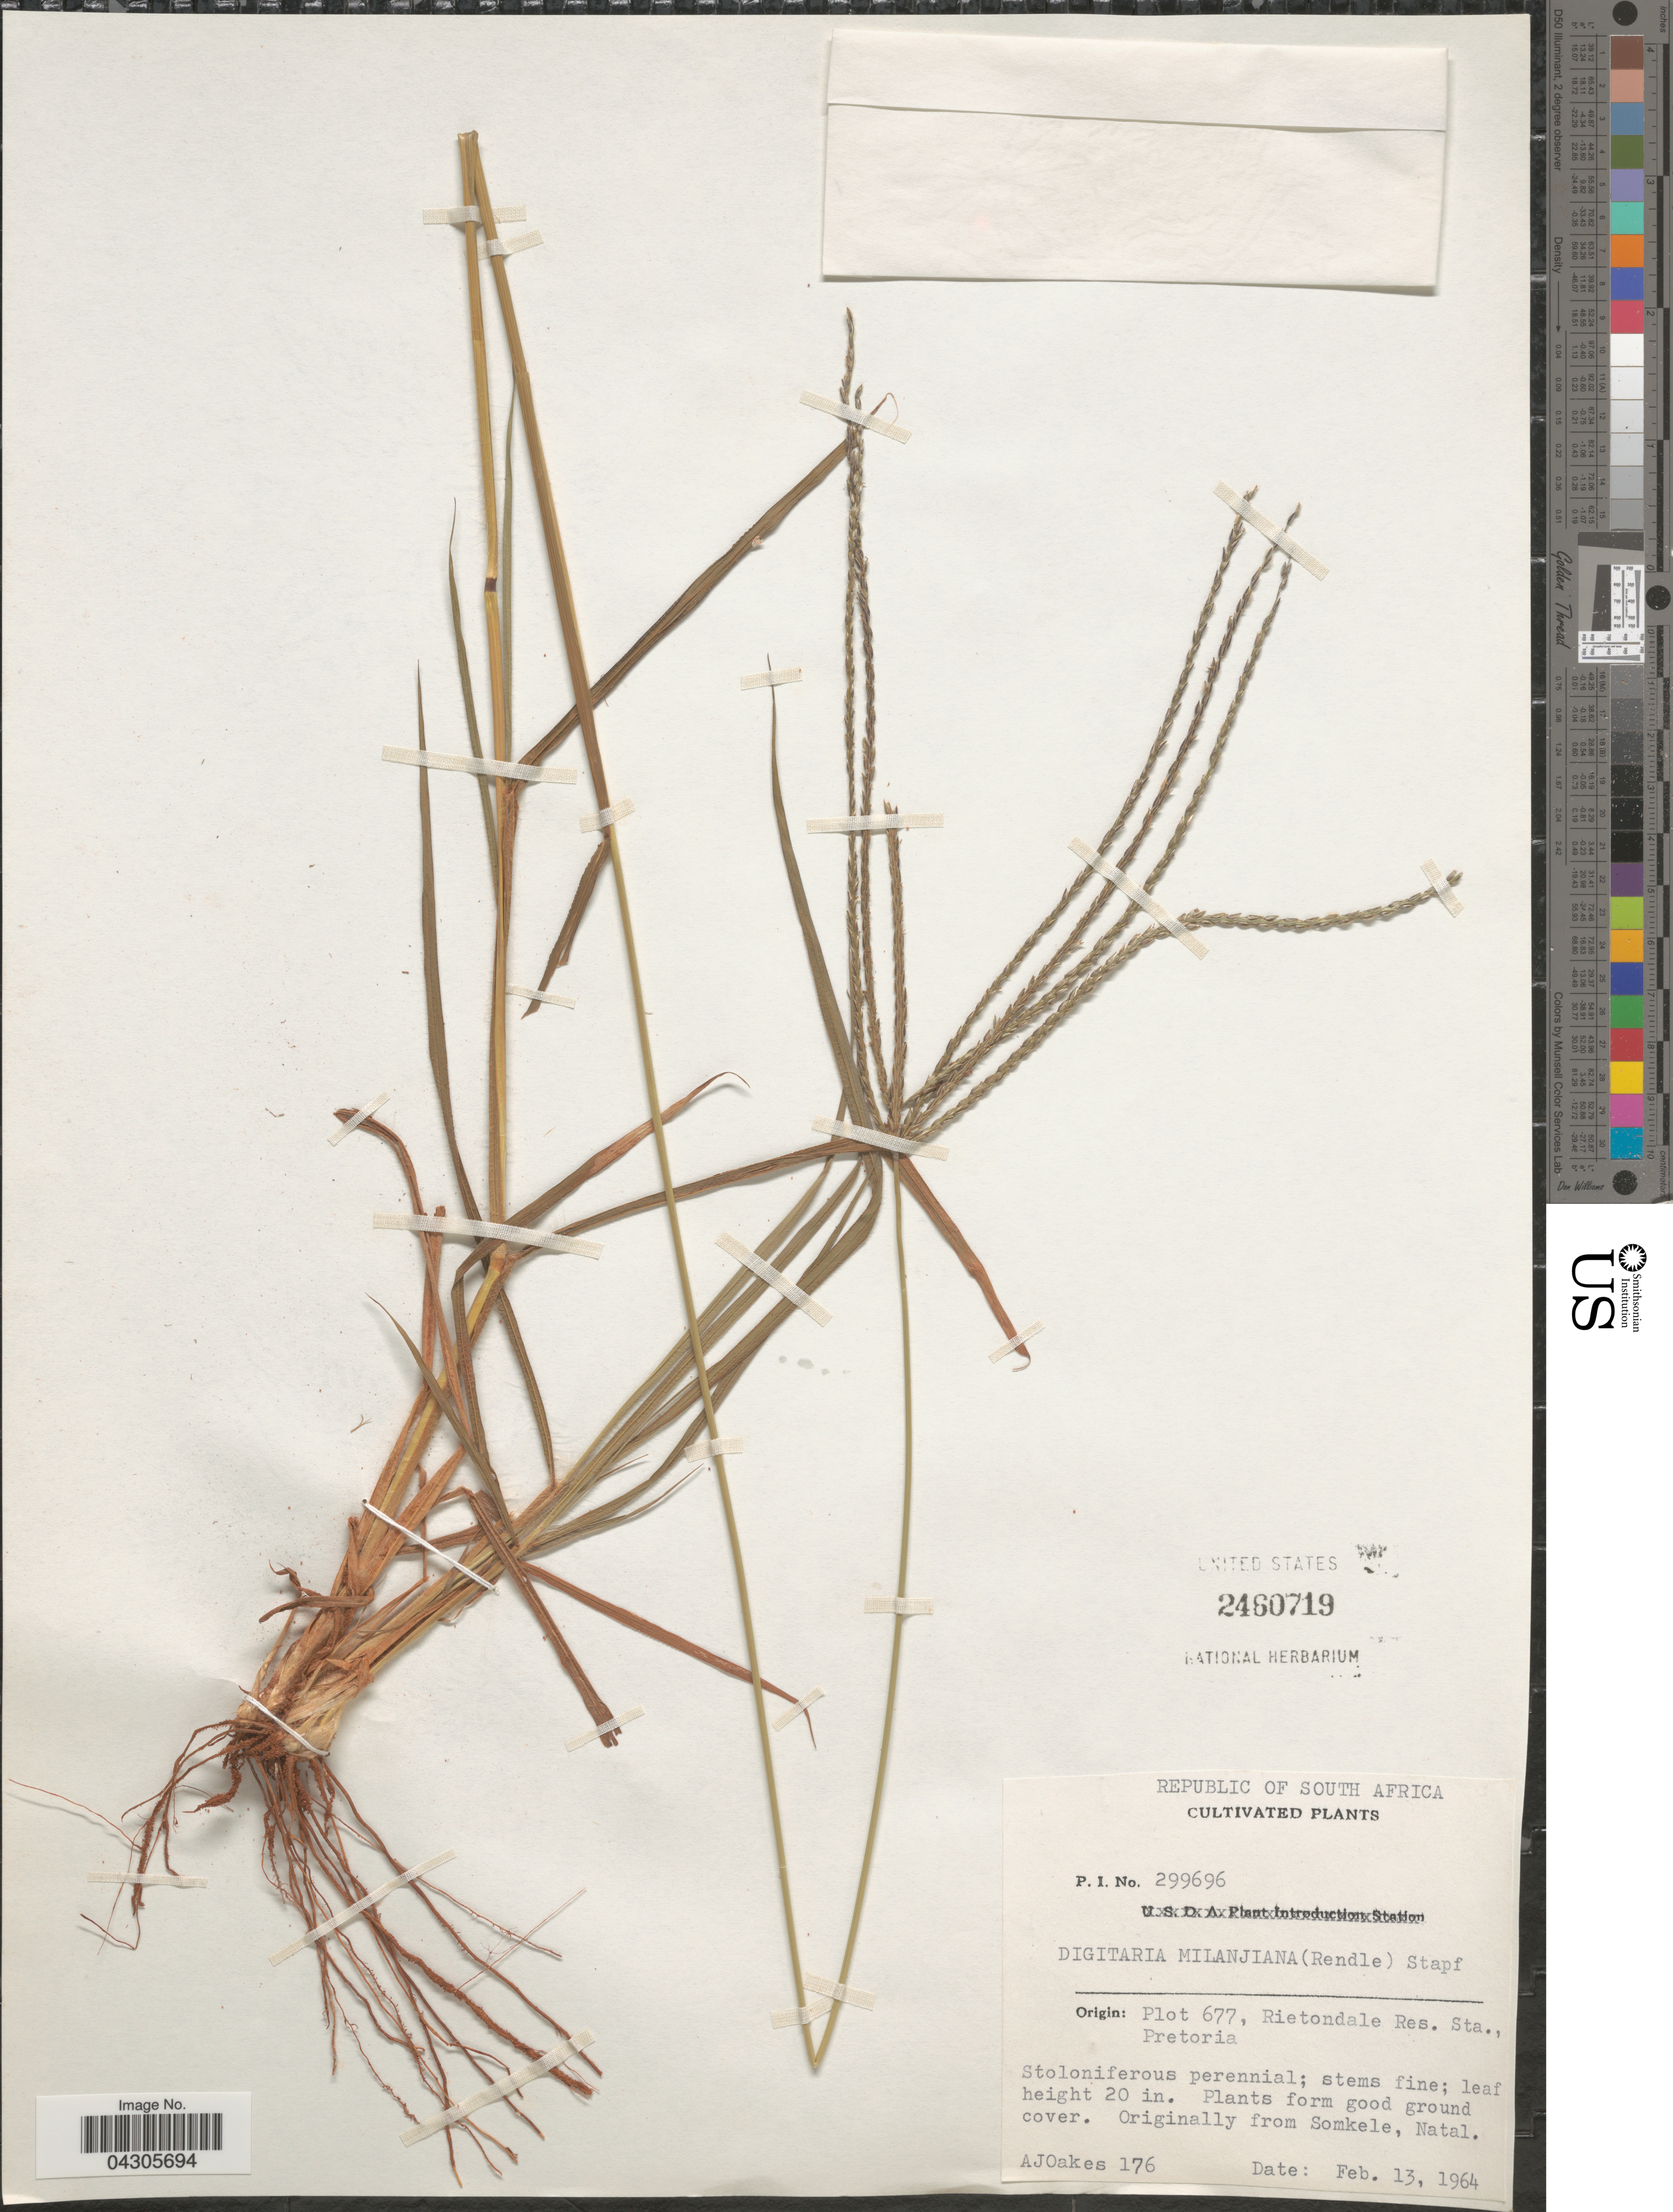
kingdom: Plantae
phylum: Tracheophyta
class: Liliopsida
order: Poales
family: Poaceae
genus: Digitaria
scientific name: Digitaria milanjiana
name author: (Rendle) Stapf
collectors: A. Oakes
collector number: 176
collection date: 1964-02-13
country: South Africa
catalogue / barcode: US 2460719